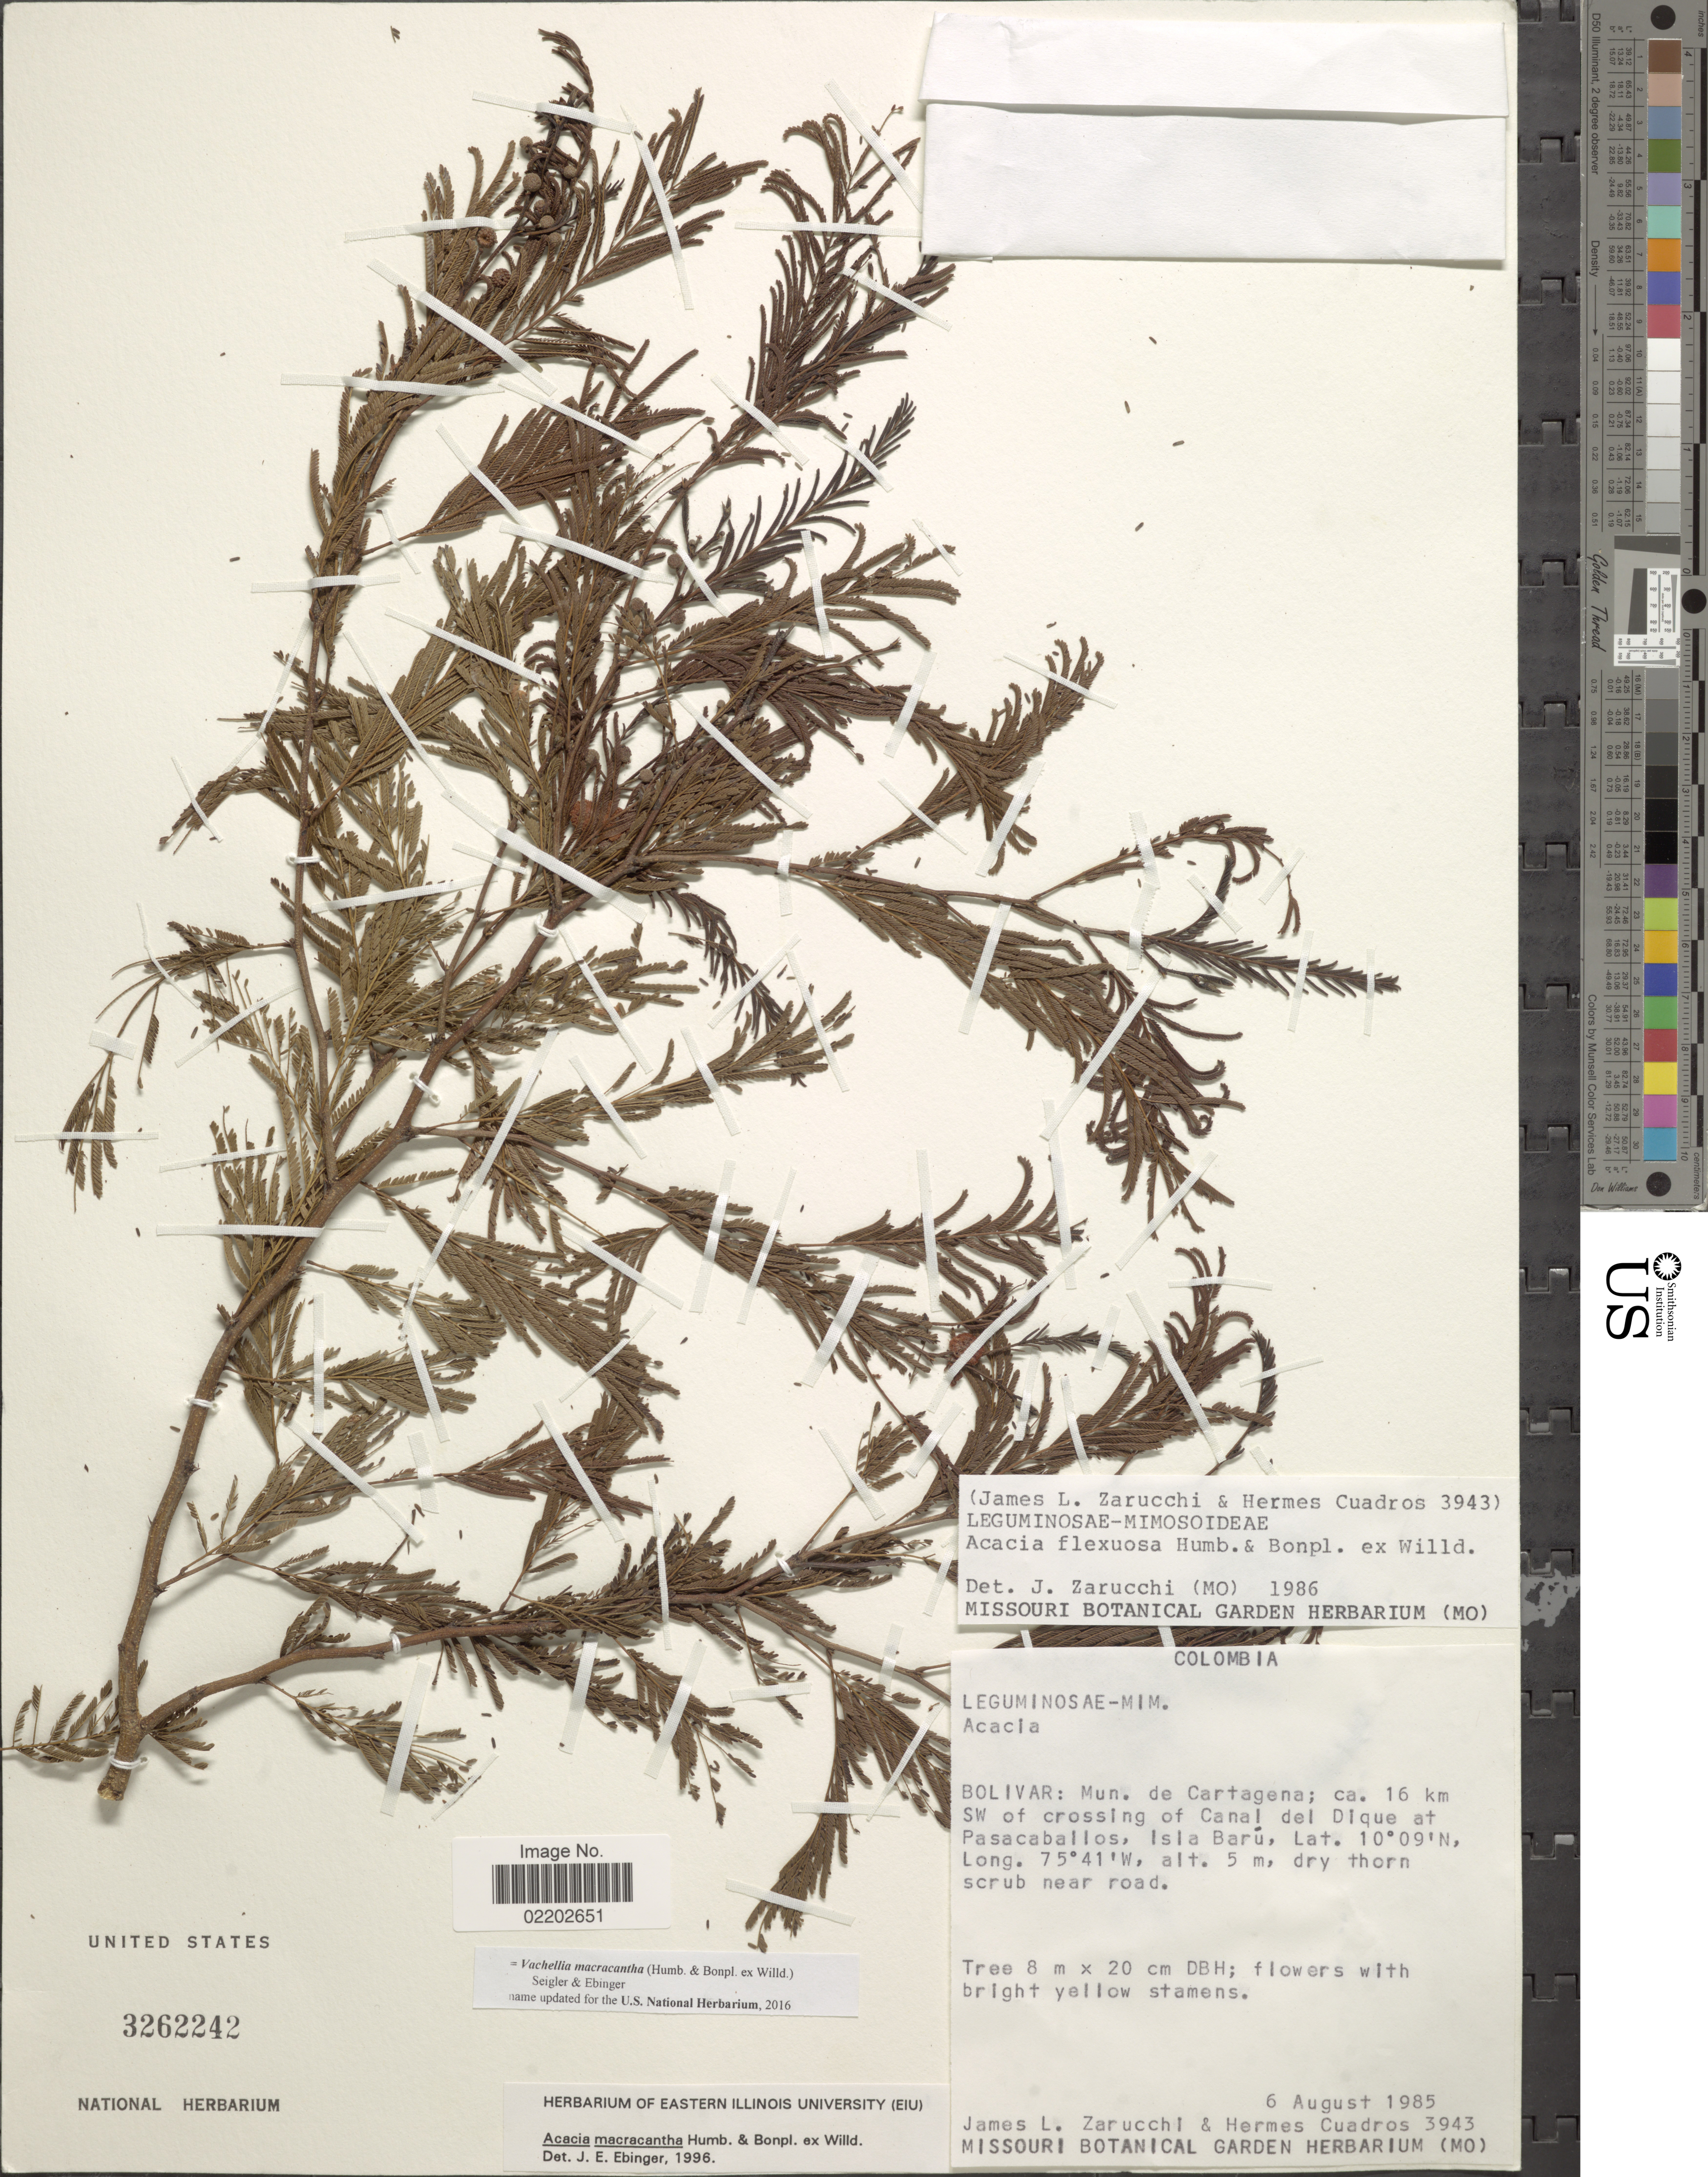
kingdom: Plantae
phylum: Tracheophyta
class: Magnoliopsida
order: Fabales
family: Fabaceae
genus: Vachellia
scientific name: Vachellia macracantha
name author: (Humb. & Bonpl. ex Willd.) Seigler & Ebinger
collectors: J. L. Zarucchi & H. Cuadros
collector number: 3943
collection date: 1985-08-06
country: Colombia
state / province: Bolívar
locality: Bolivar: Mun. de Cartagena; ca. 16 km SW of crossing of Canal del Dique at Pasacaballos, isla Baru.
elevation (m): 5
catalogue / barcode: US 3262242